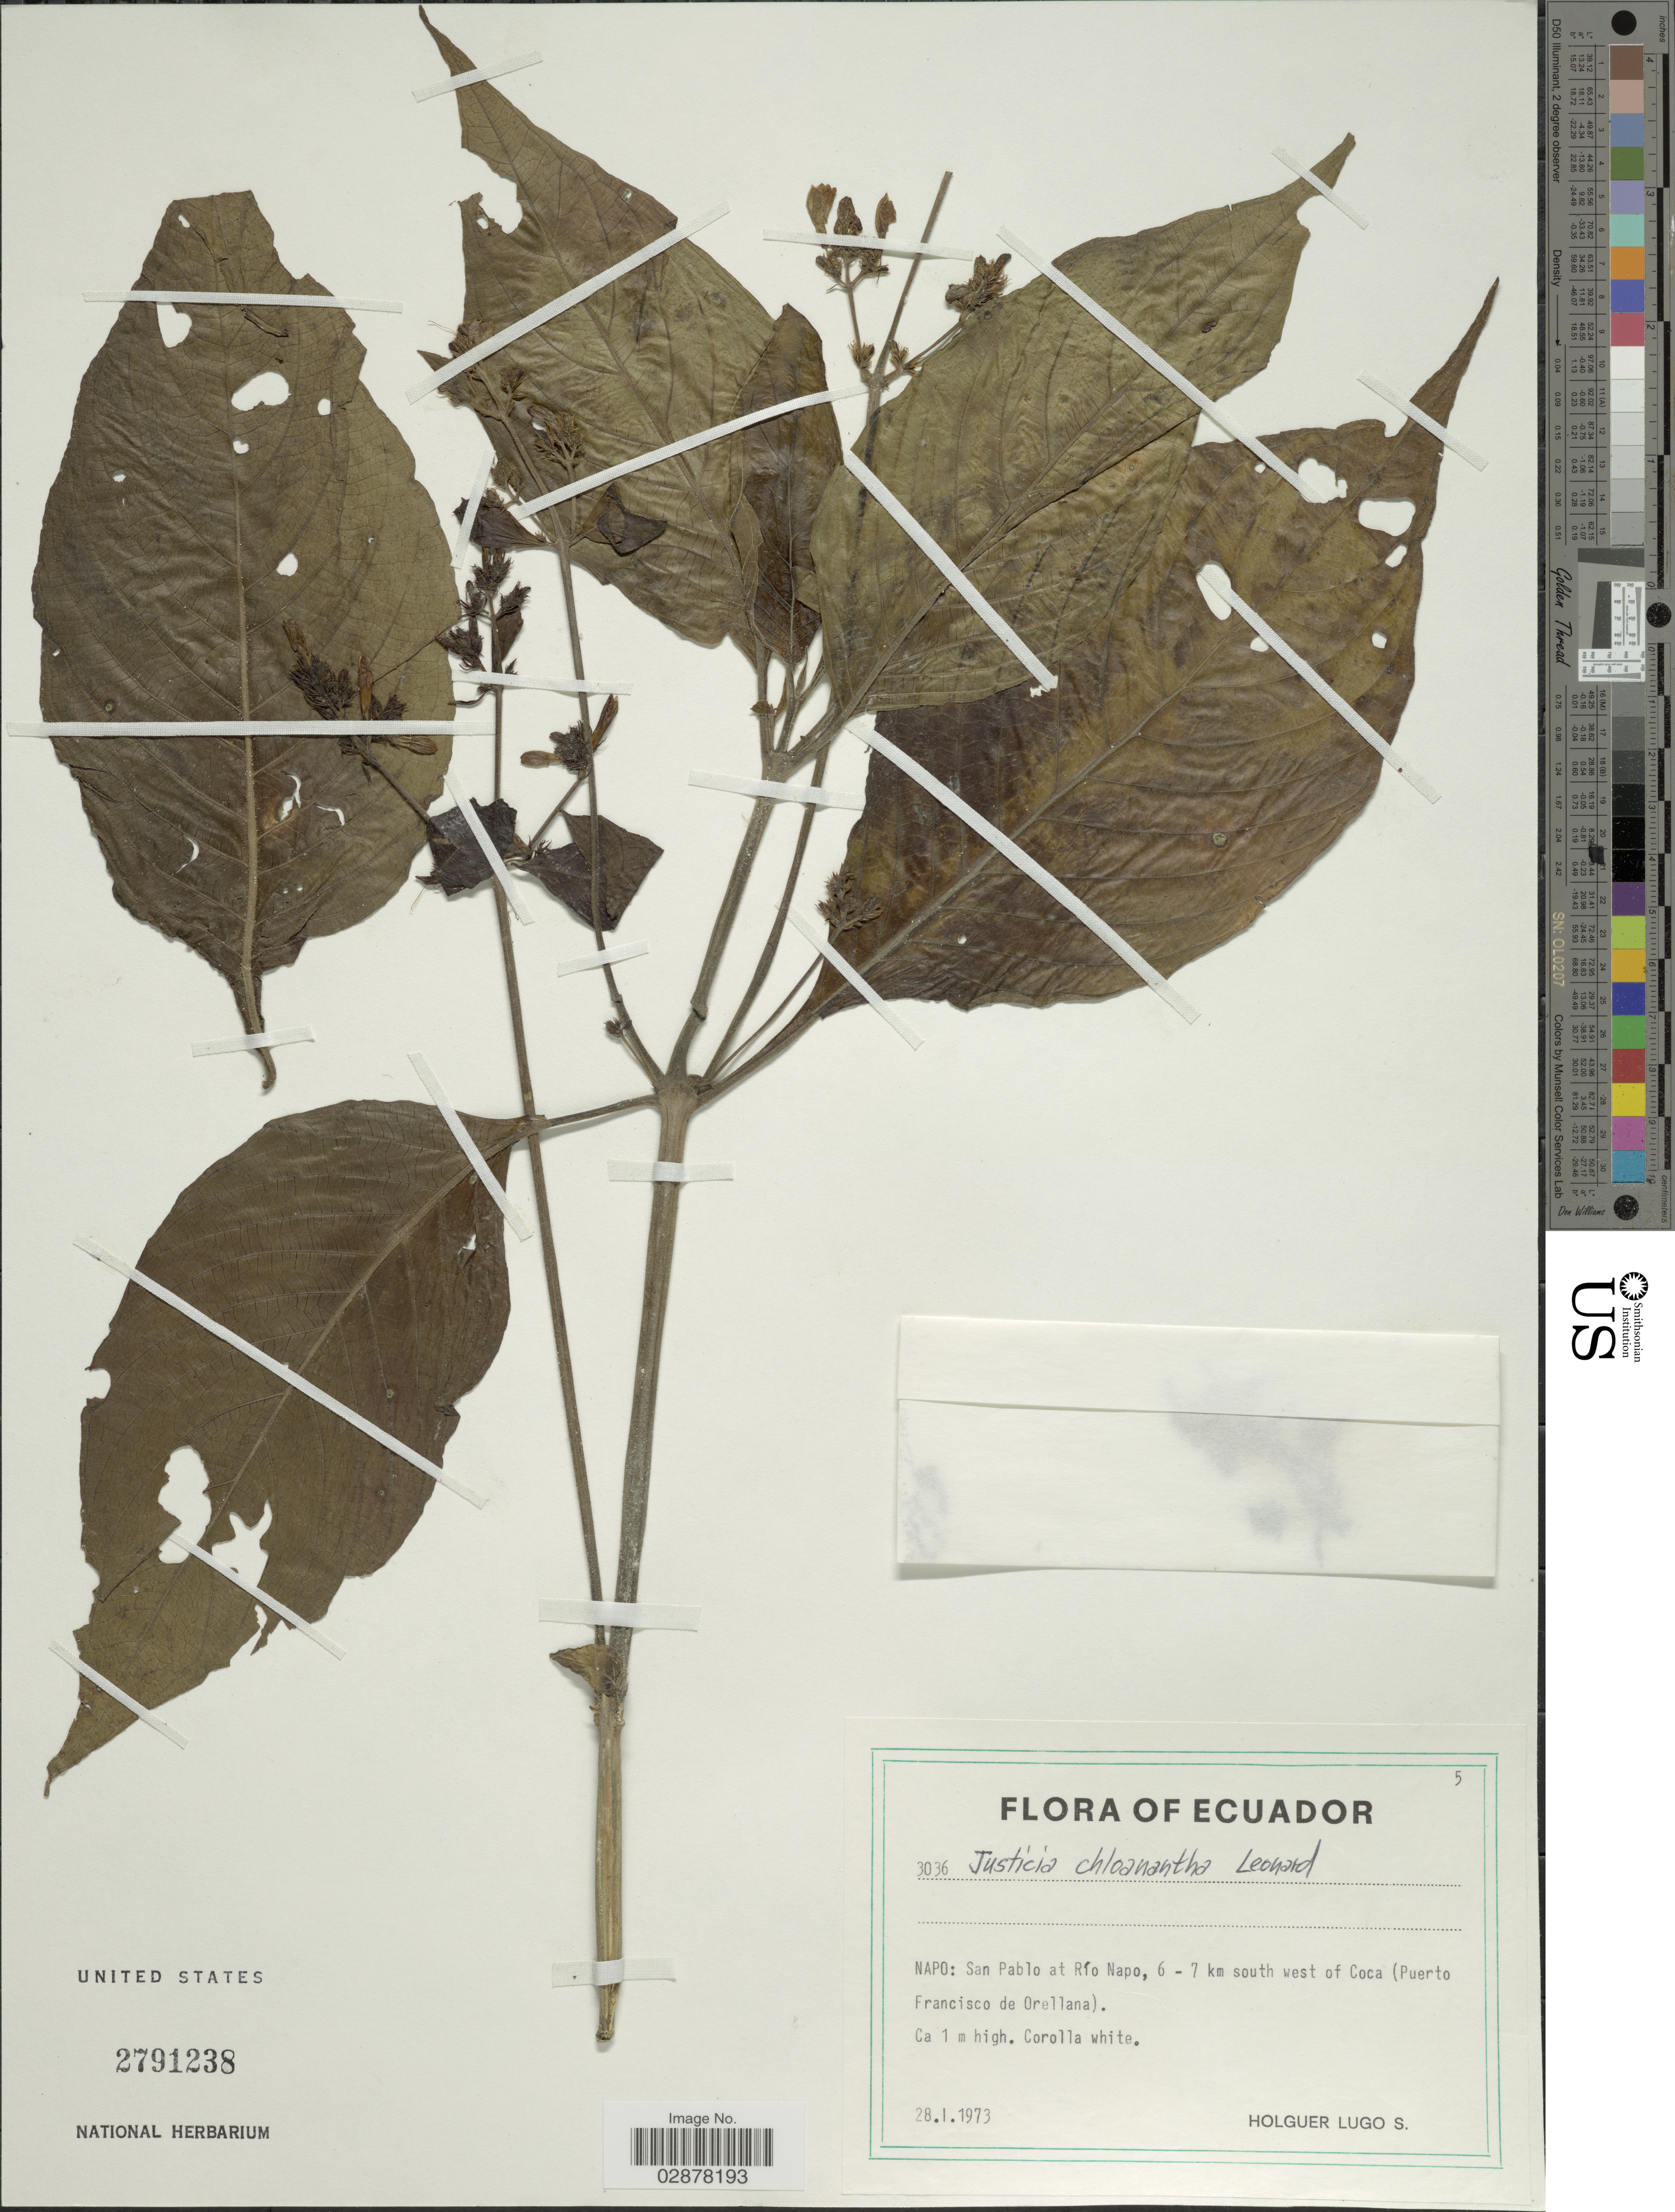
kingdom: Plantae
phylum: Tracheophyta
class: Magnoliopsida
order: Lamiales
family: Acanthaceae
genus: Justicia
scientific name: Justicia chloanantha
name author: Leonard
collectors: H. Lugo S.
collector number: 3036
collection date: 1973-01-28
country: Ecuador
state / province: Napo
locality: San Pablo at Río Napo, 6-7 km south west of Coca (Puerto Francisco de Orellana).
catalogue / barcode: US 2791238